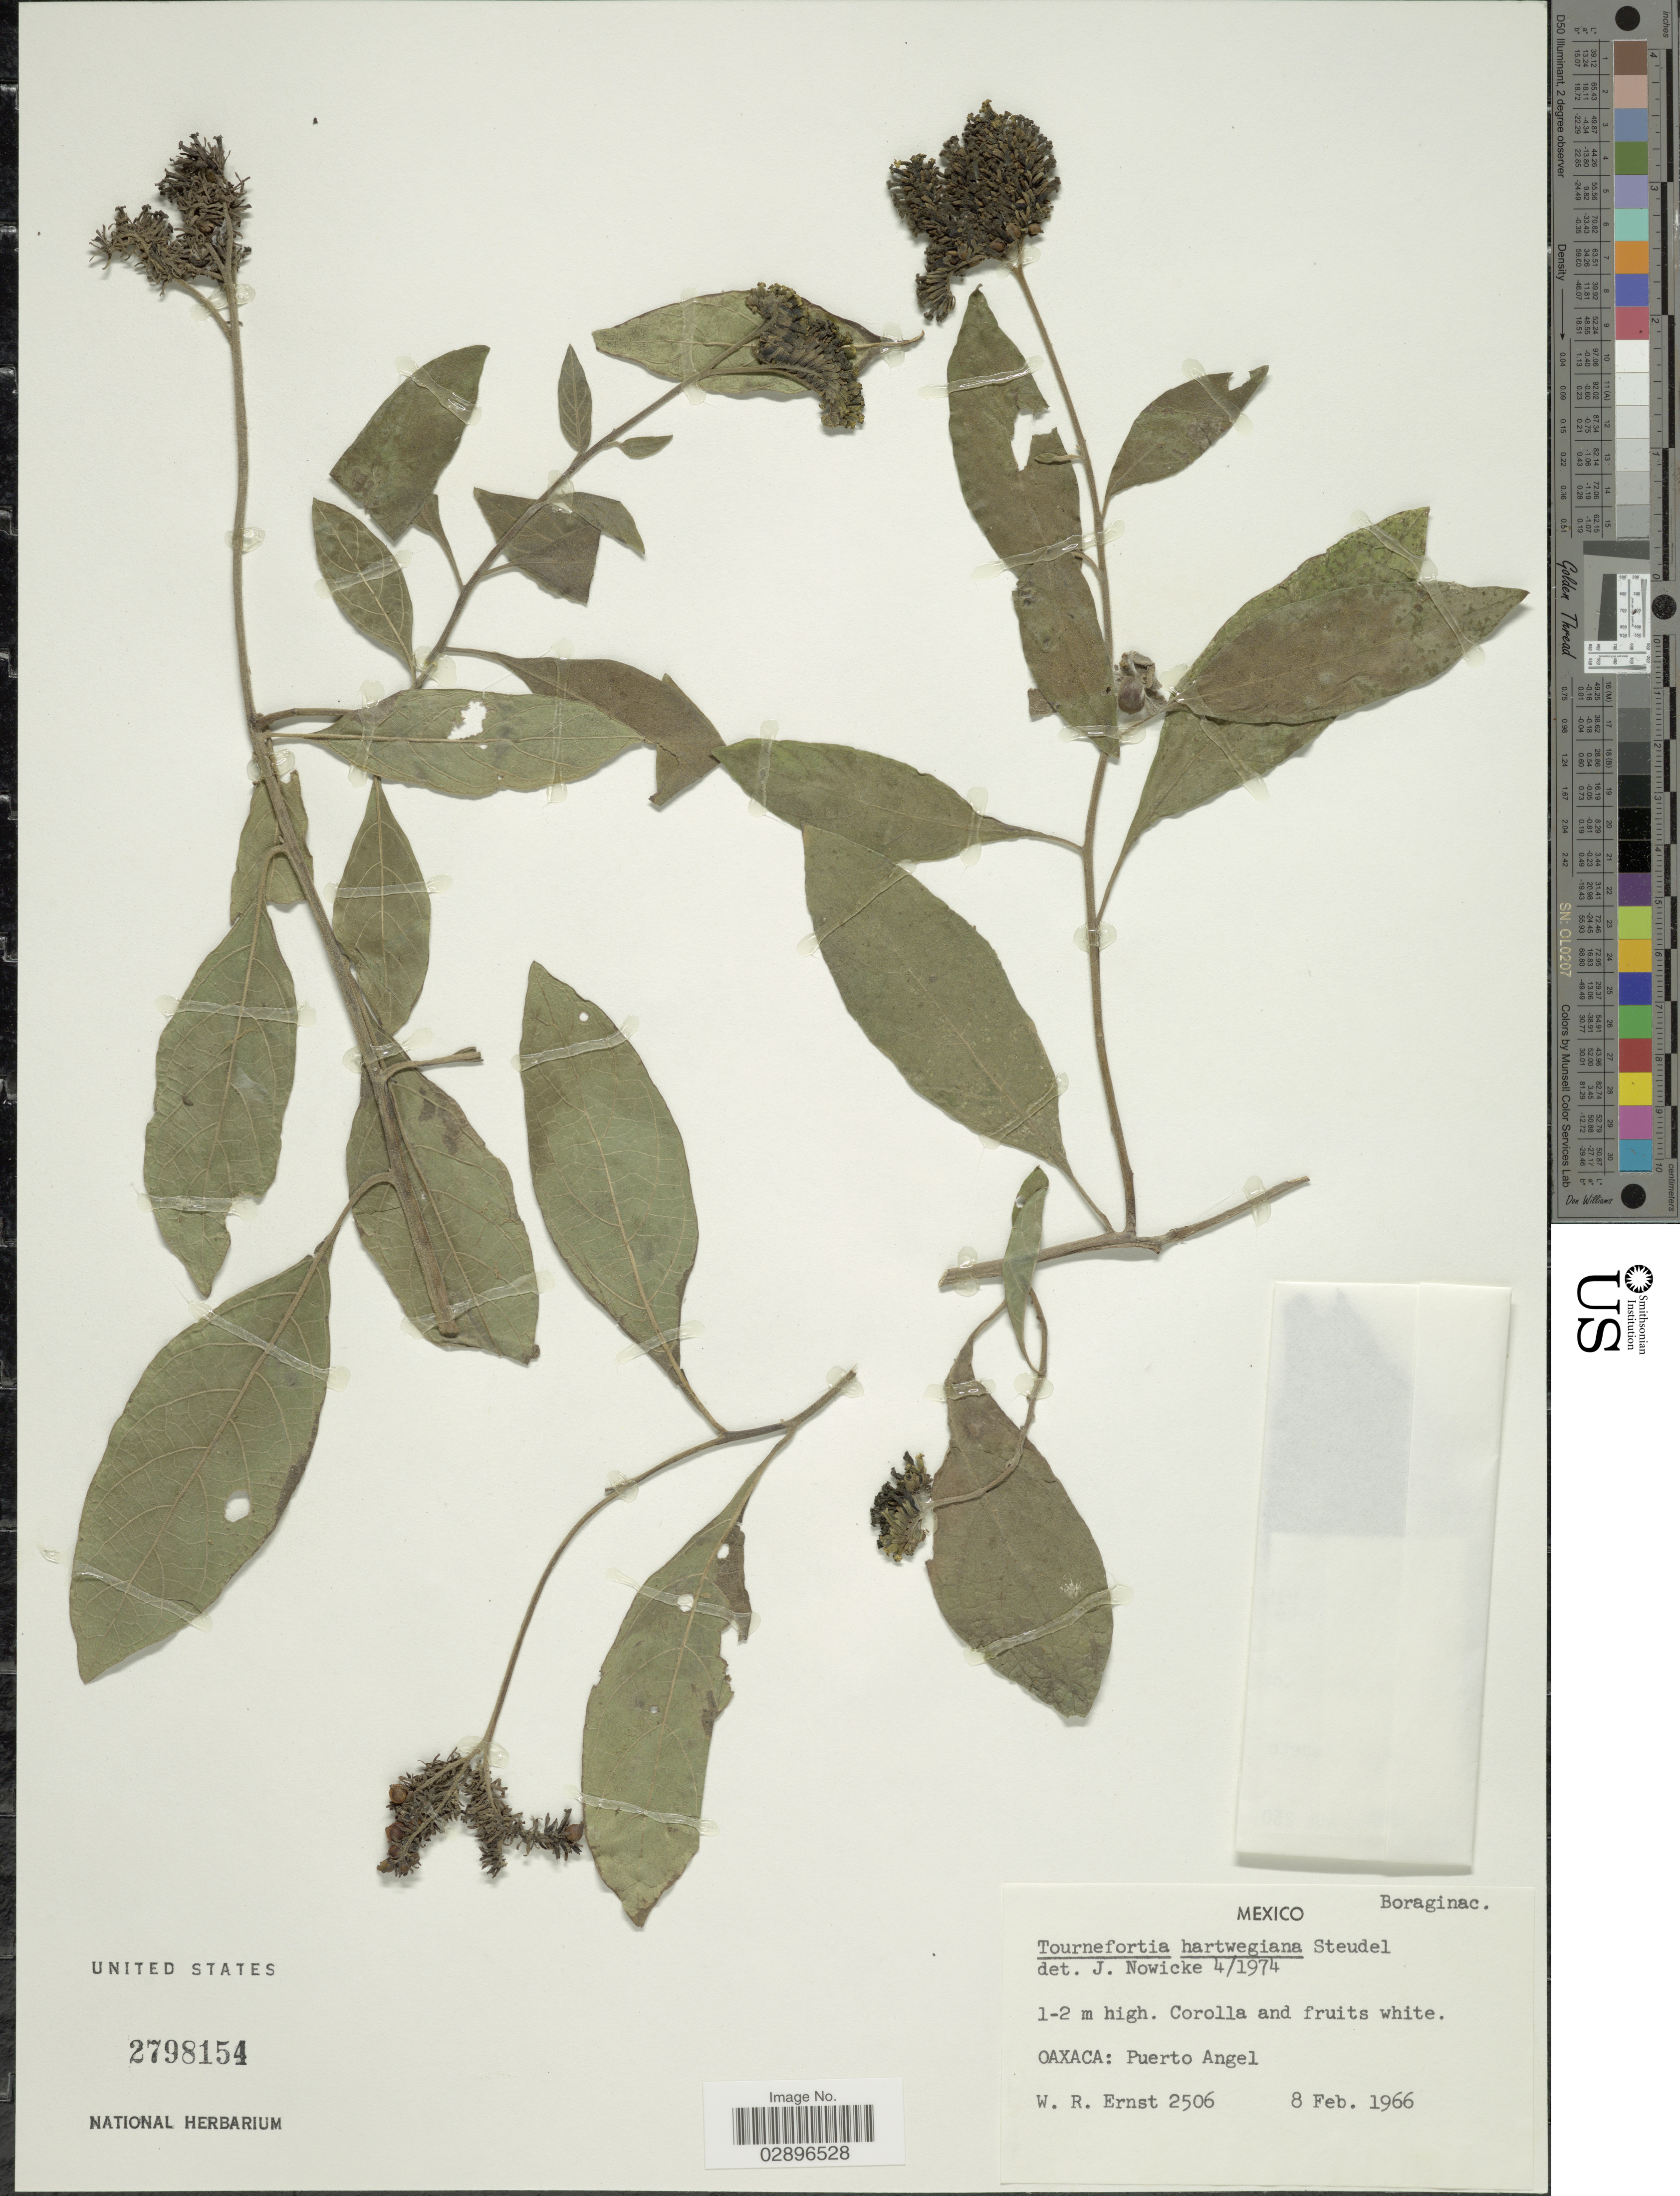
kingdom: Plantae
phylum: Tracheophyta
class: Magnoliopsida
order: Boraginales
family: Heliotropiaceae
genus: Tournefortia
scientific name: Tournefortia hartwegiana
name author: Steud.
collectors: W. R. Ernst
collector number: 2506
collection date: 1966-02-08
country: Mexico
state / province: Oaxaca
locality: Puerto Angel.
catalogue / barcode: US 2798154